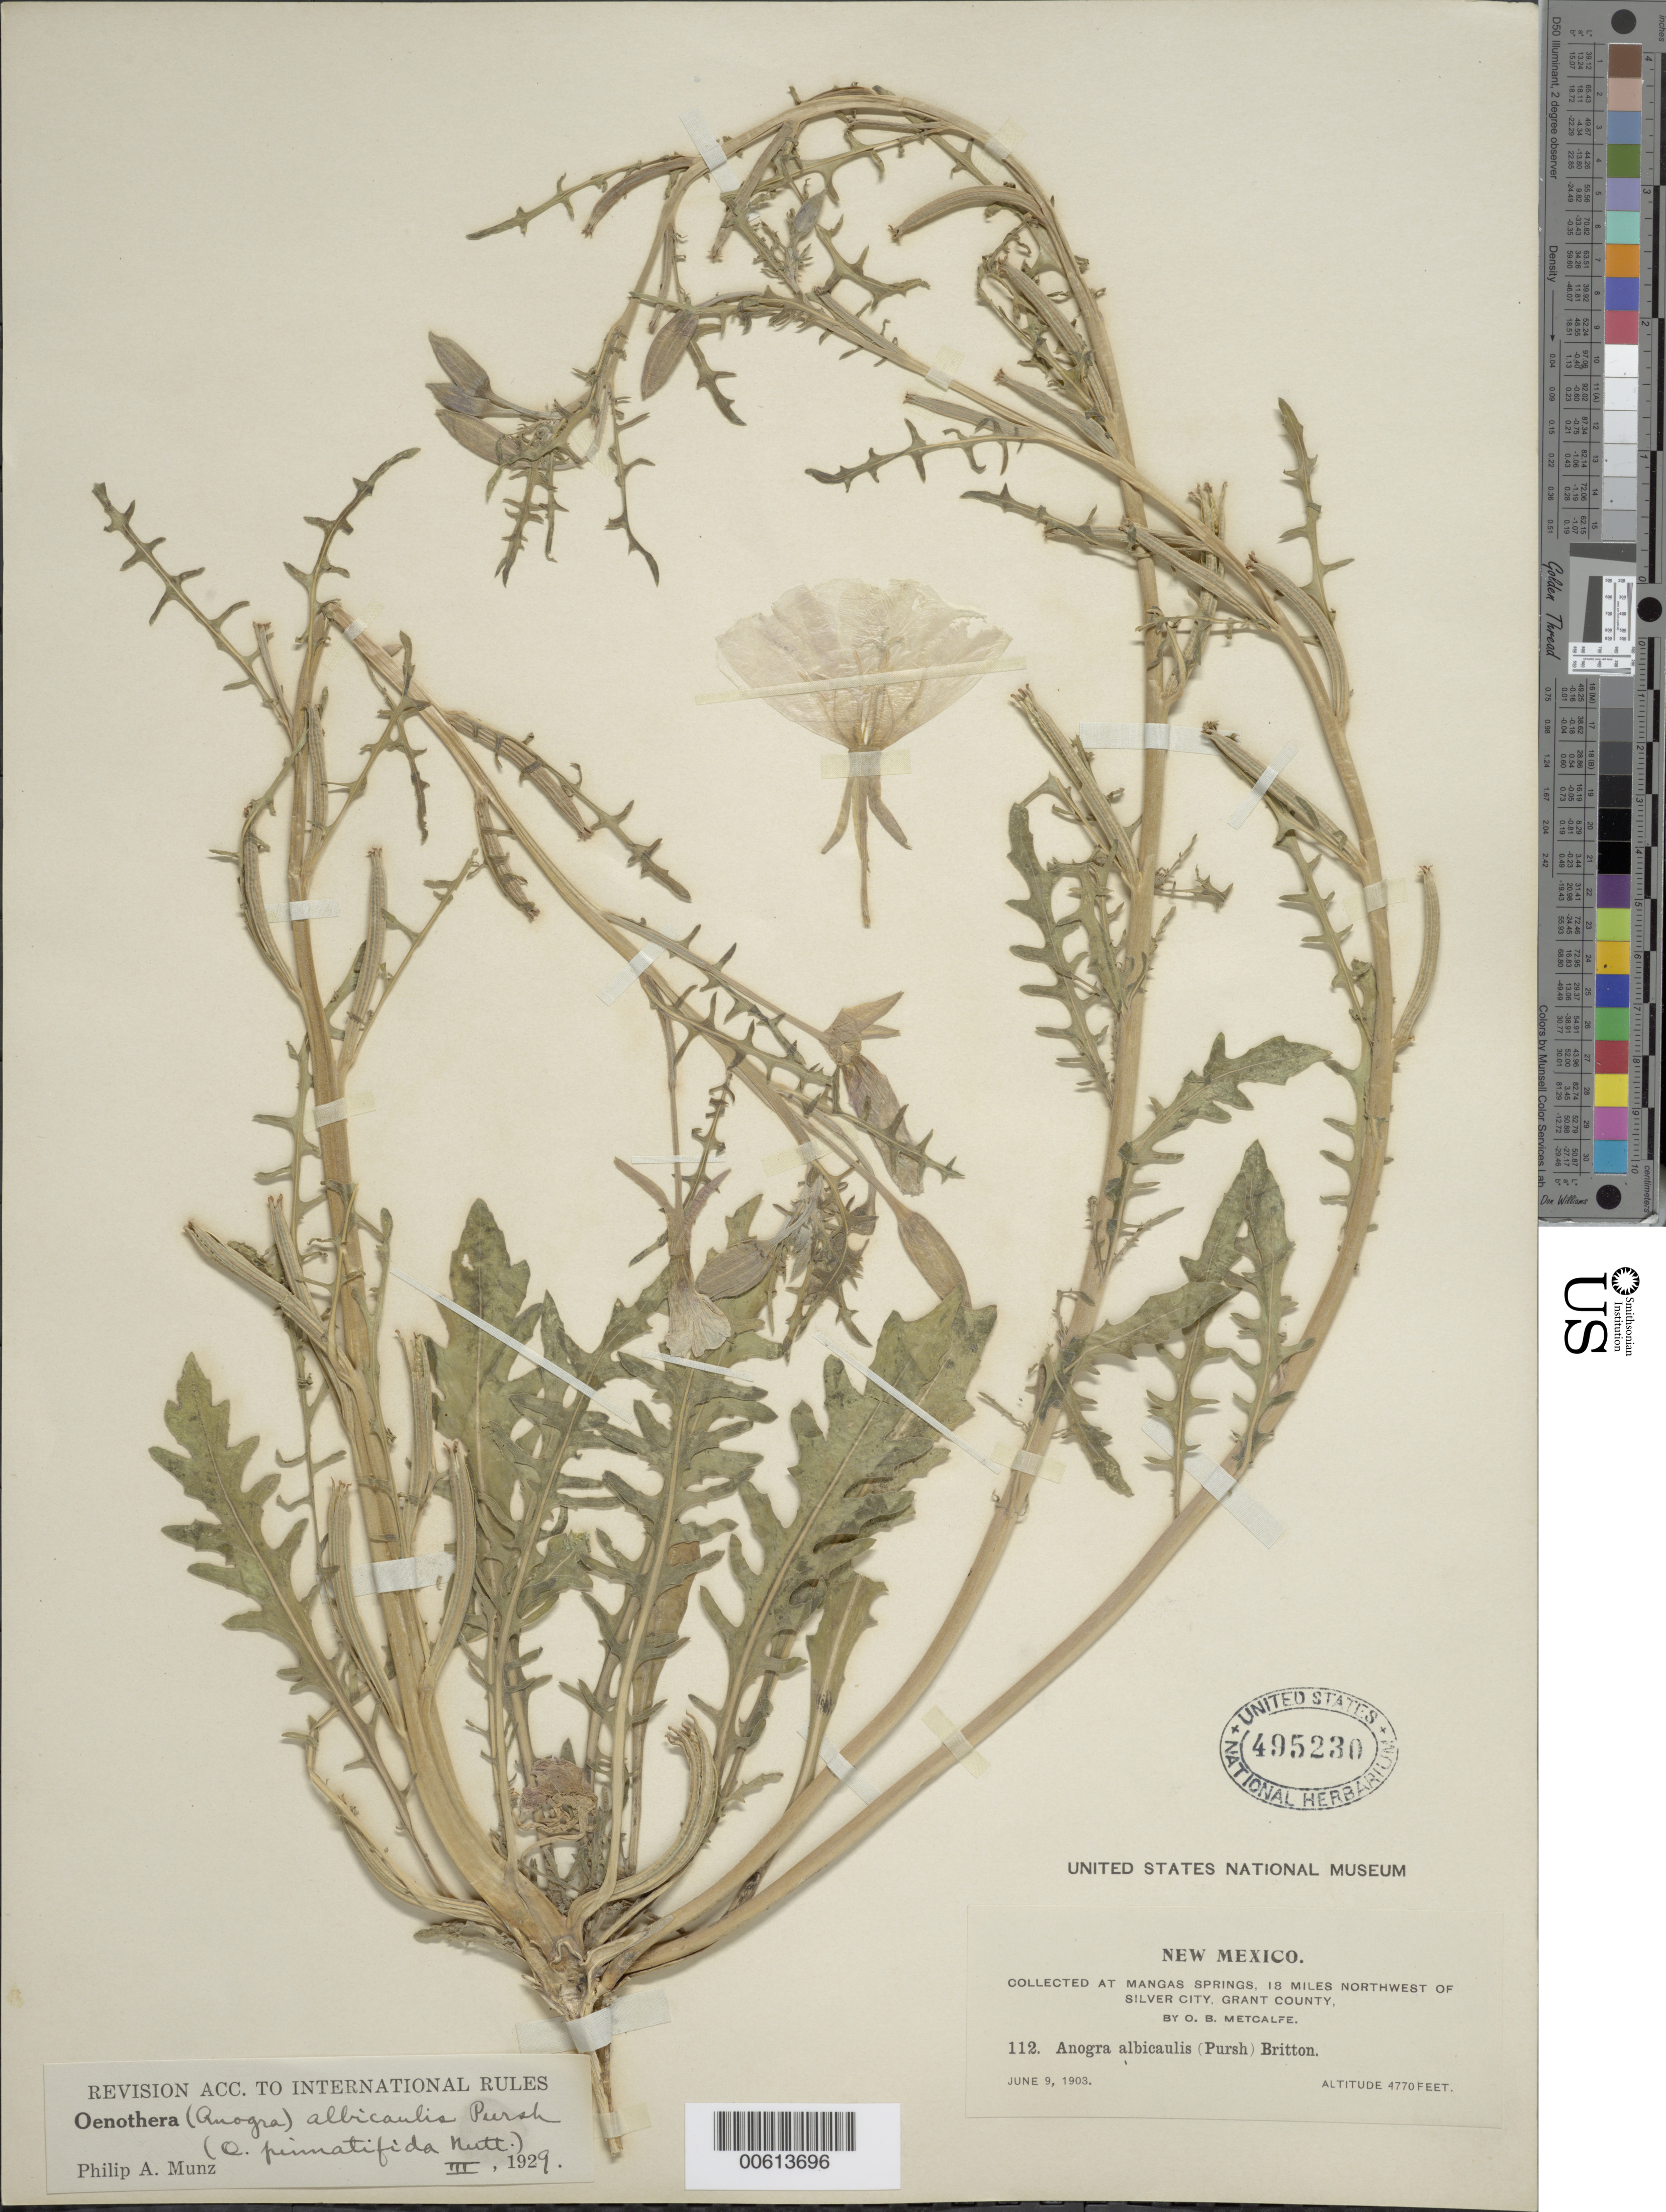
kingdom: Plantae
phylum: Tracheophyta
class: Magnoliopsida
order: Myrtales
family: Onagraceae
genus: Oenothera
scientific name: Oenothera albicaulis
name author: Pursh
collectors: O. B. Metcalfe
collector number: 112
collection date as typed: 09 Jun 1903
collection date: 1903-06-09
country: United States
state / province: New Mexico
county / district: Grant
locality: Mangas Springs, NW of Silver City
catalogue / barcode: US 495230